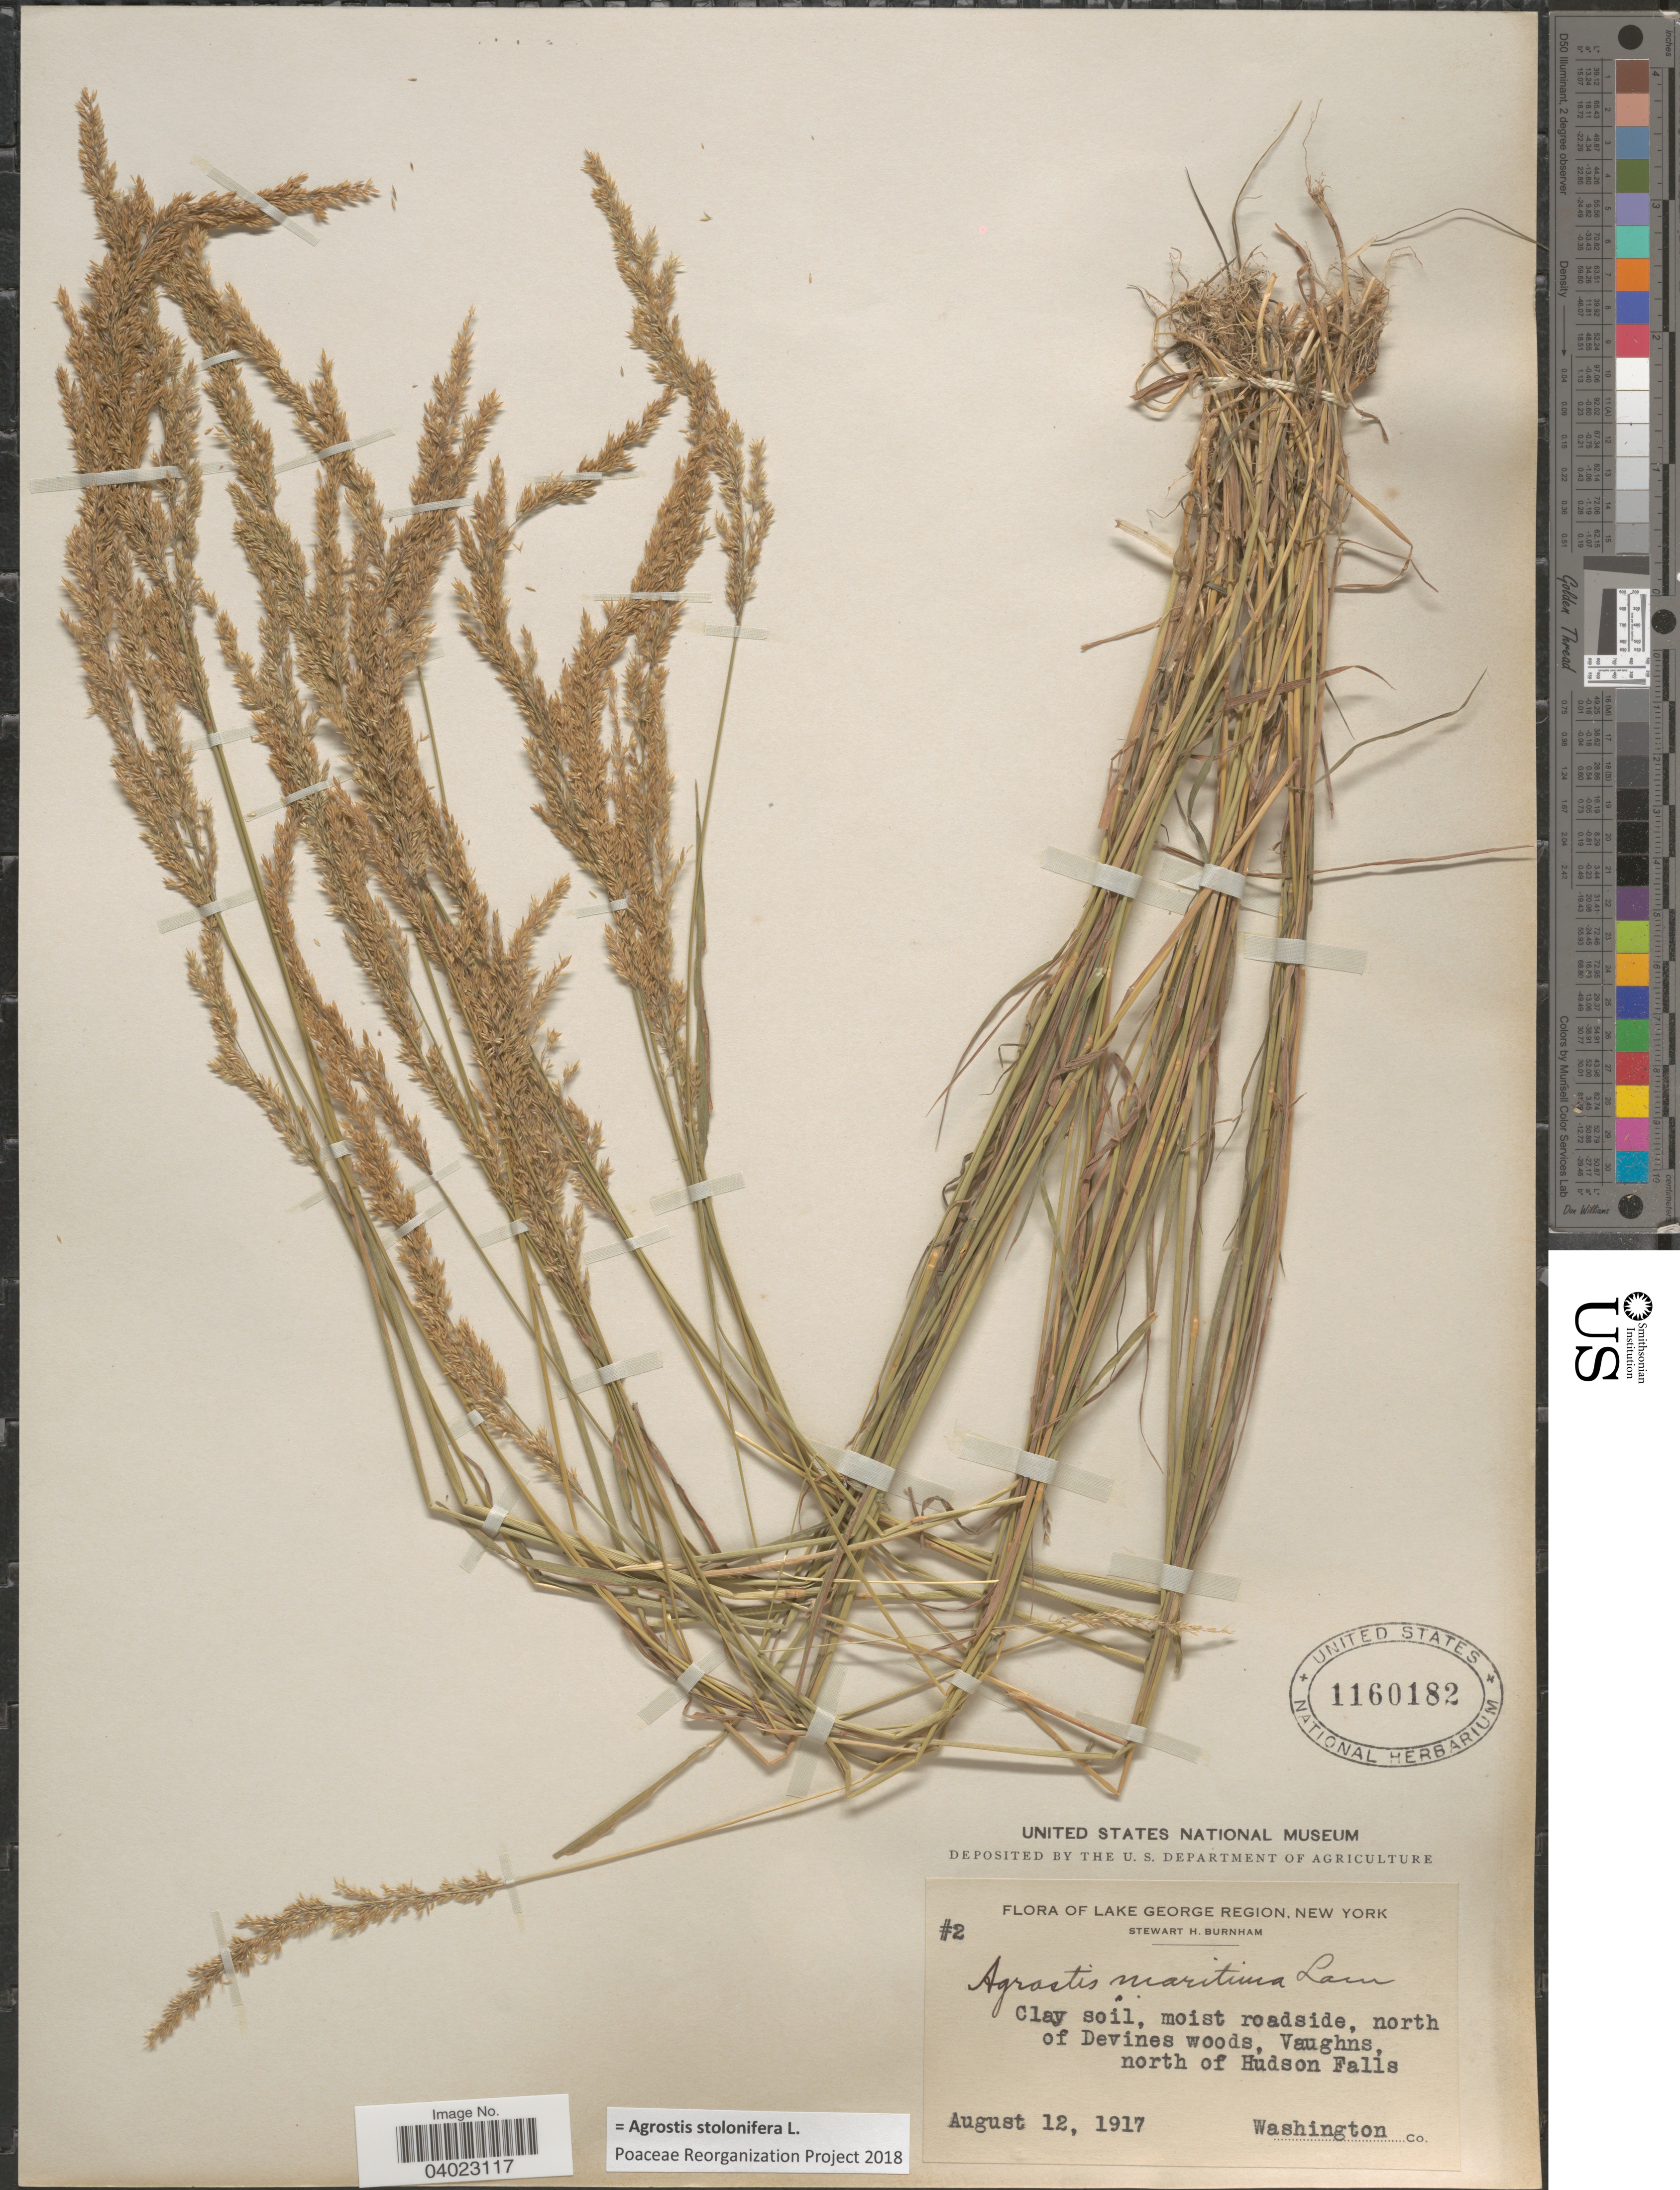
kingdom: Plantae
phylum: Tracheophyta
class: Liliopsida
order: Poales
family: Poaceae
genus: Agrostis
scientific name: Agrostis stolonifera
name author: L.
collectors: S. Burnham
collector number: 2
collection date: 1917-08-12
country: United States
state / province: New York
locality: Lake George Region. Clay soil, moist roadside, north of Devines woods, Vaughns, north of Hudson Falls. Washington Co.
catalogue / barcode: US 1160182